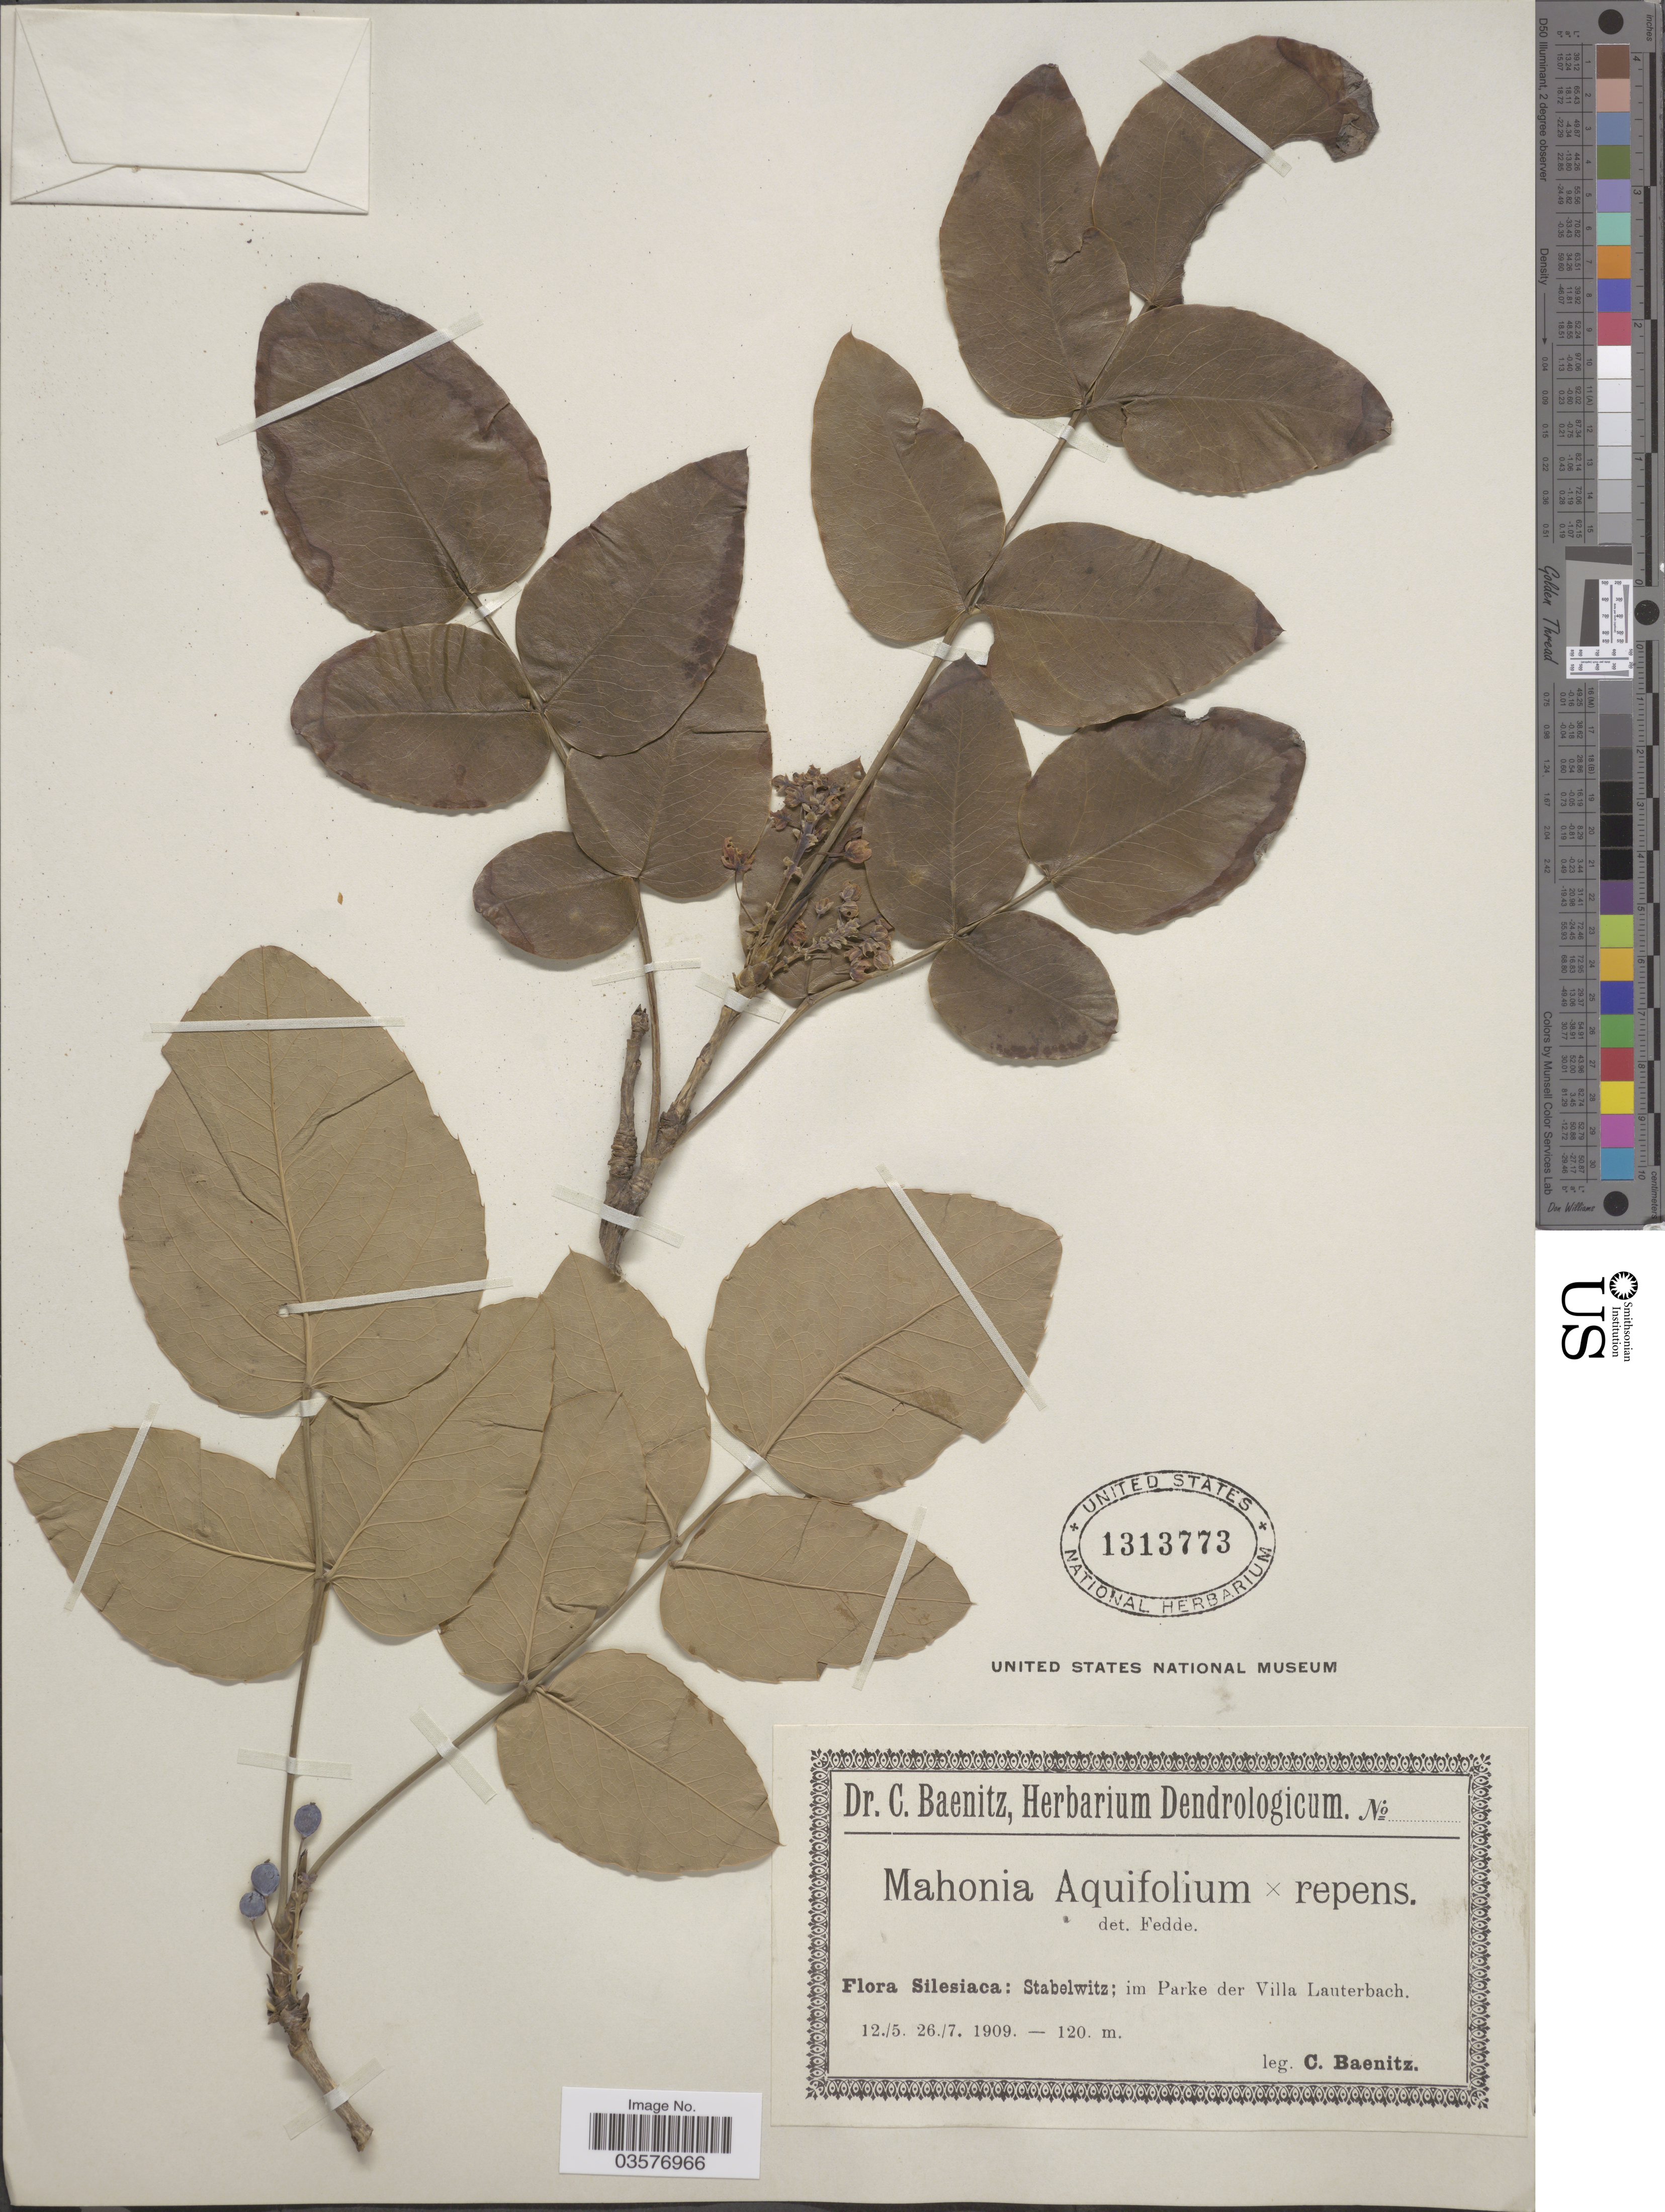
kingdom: Plantae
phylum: Tracheophyta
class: Magnoliopsida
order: Ranunculales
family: Berberidaceae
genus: Mahonia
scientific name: Mahonia aquifolium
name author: (Pursh) Nutt.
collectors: C. G. Baenitz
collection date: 1909-05-21/1909-07-26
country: Poland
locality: Silesiaca: Stabelwitz; im Parke der Villa Lanterbach.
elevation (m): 120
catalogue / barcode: US 1313773